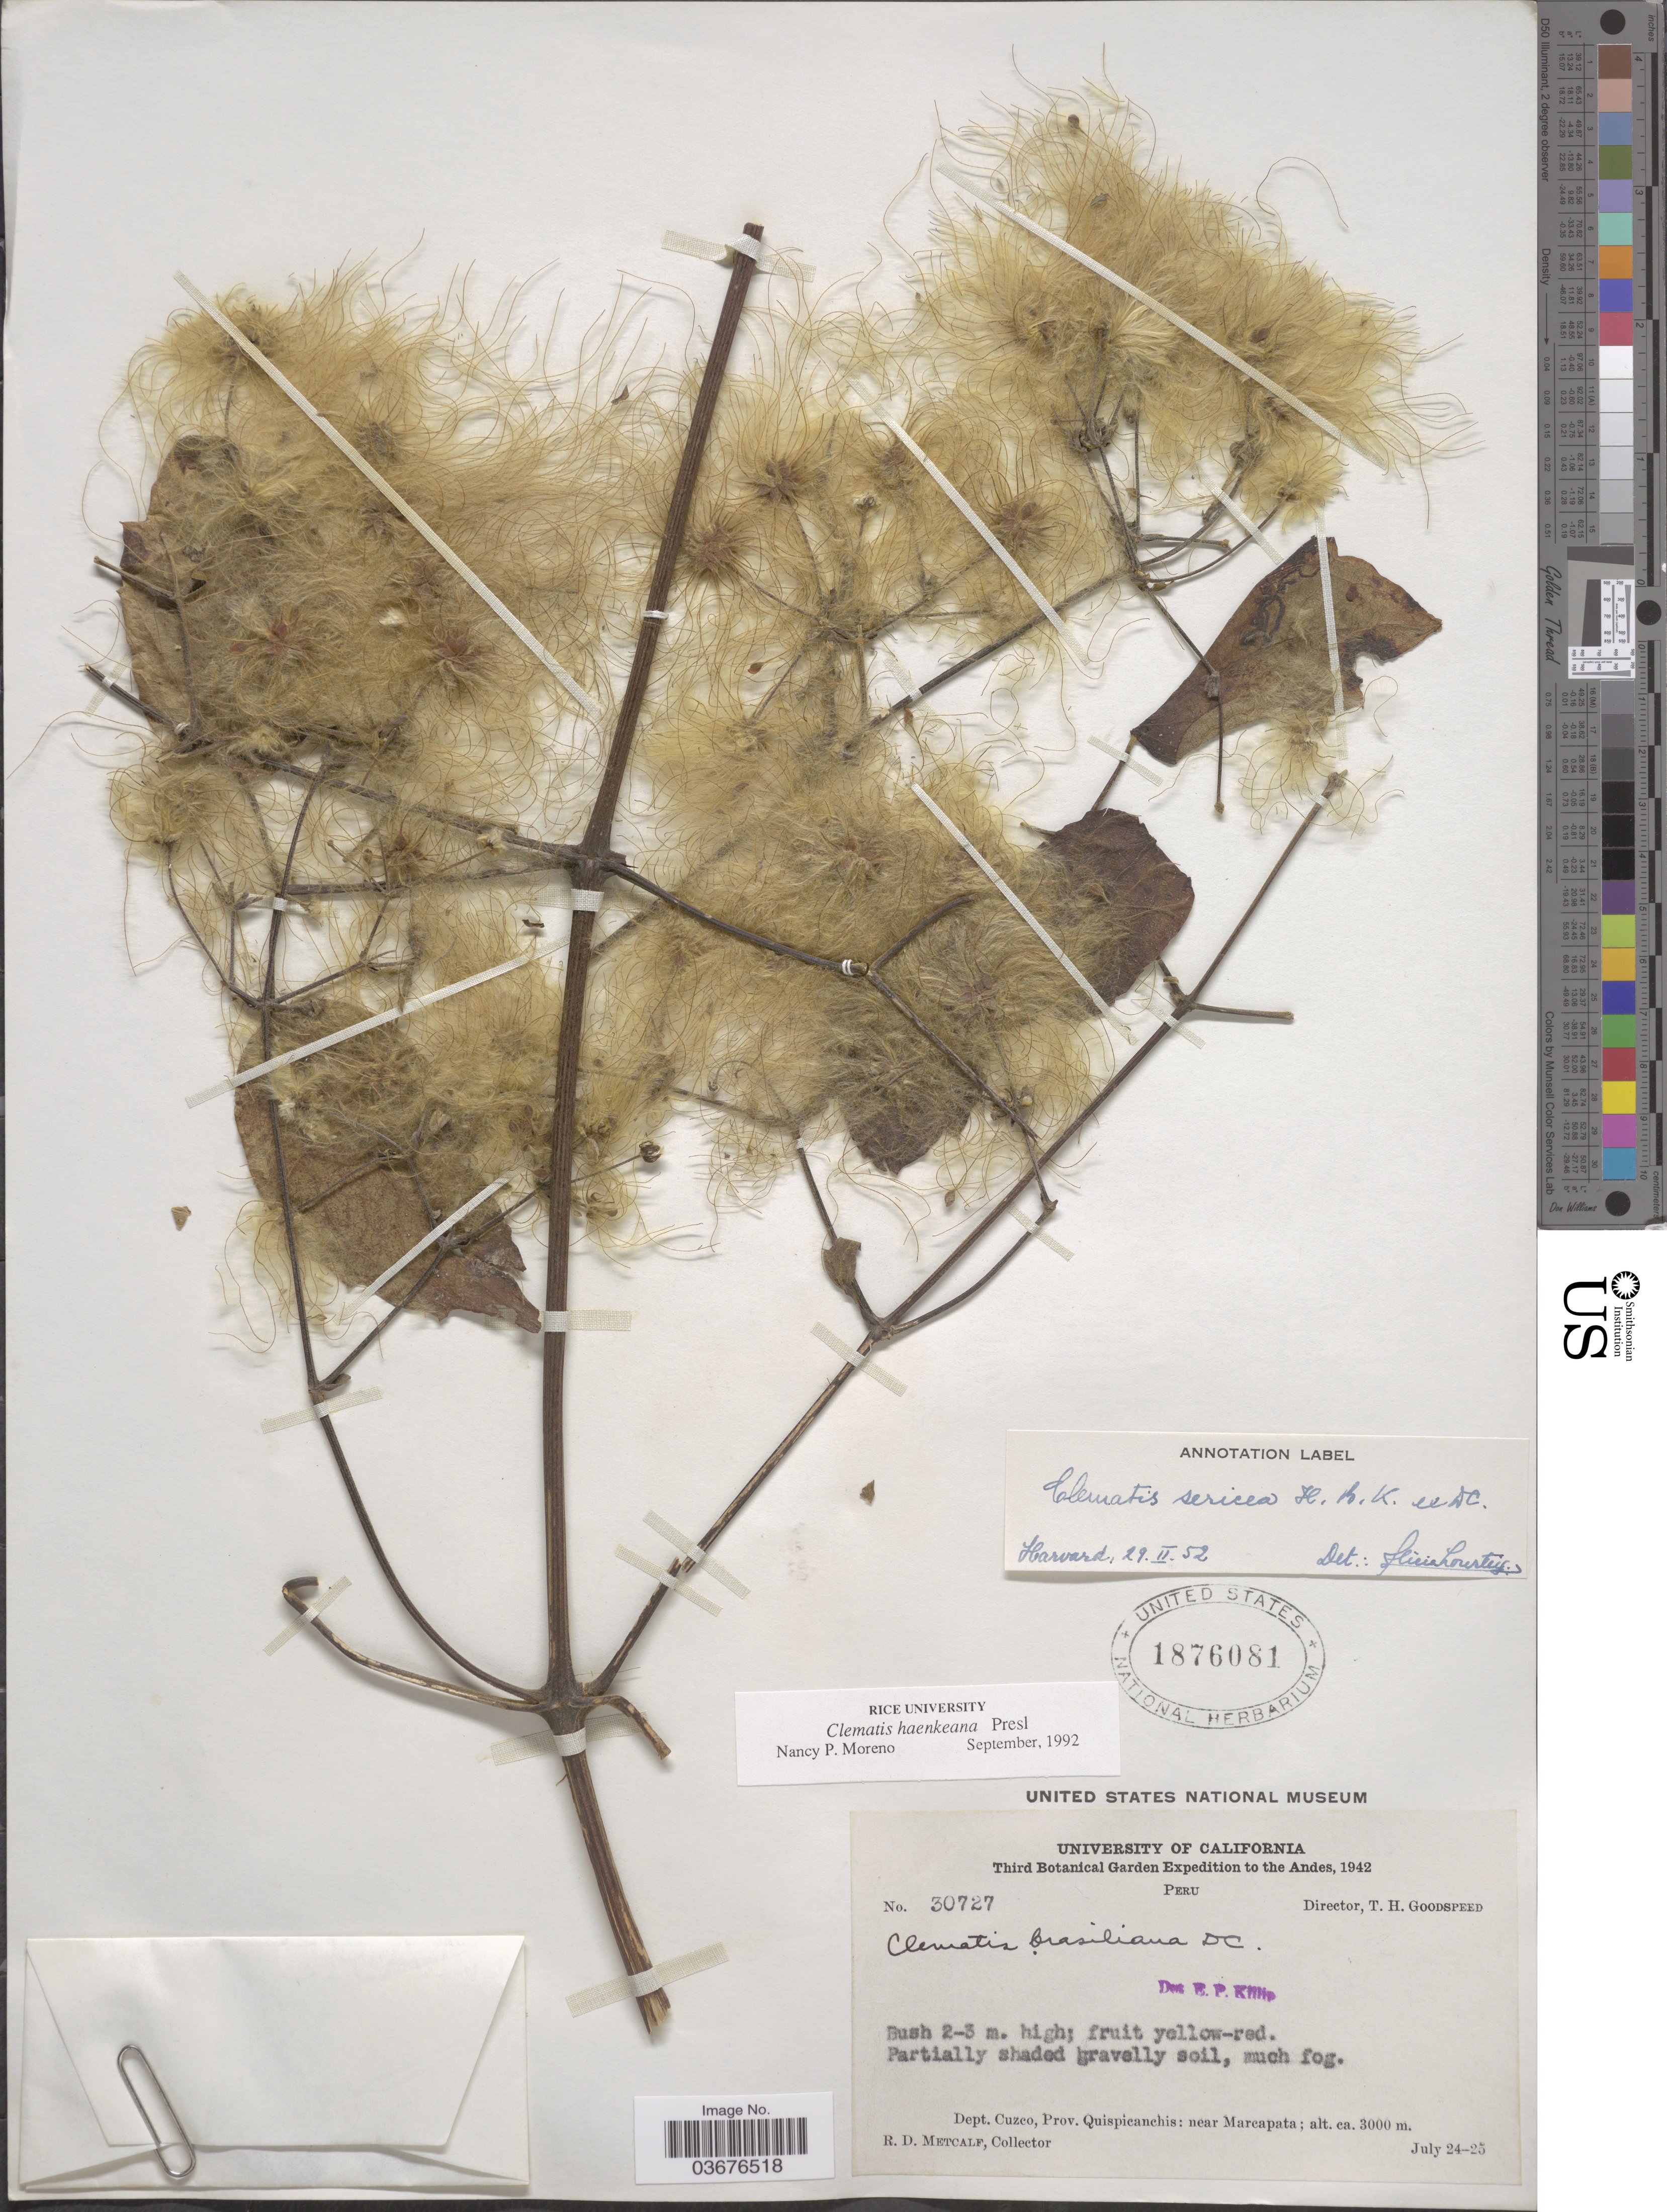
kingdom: Plantae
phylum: Tracheophyta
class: Magnoliopsida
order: Ranunculales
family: Ranunculaceae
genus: Clematis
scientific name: Clematis haenkeana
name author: C. Presl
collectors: R. D. Metcalf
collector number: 30727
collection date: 1942-07-24/1942-07-25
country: Peru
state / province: Cusco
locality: Andes. Dept. Cuzco, Prov. Quispicanchis: near Marcapata.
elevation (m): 3000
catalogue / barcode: US 1876081